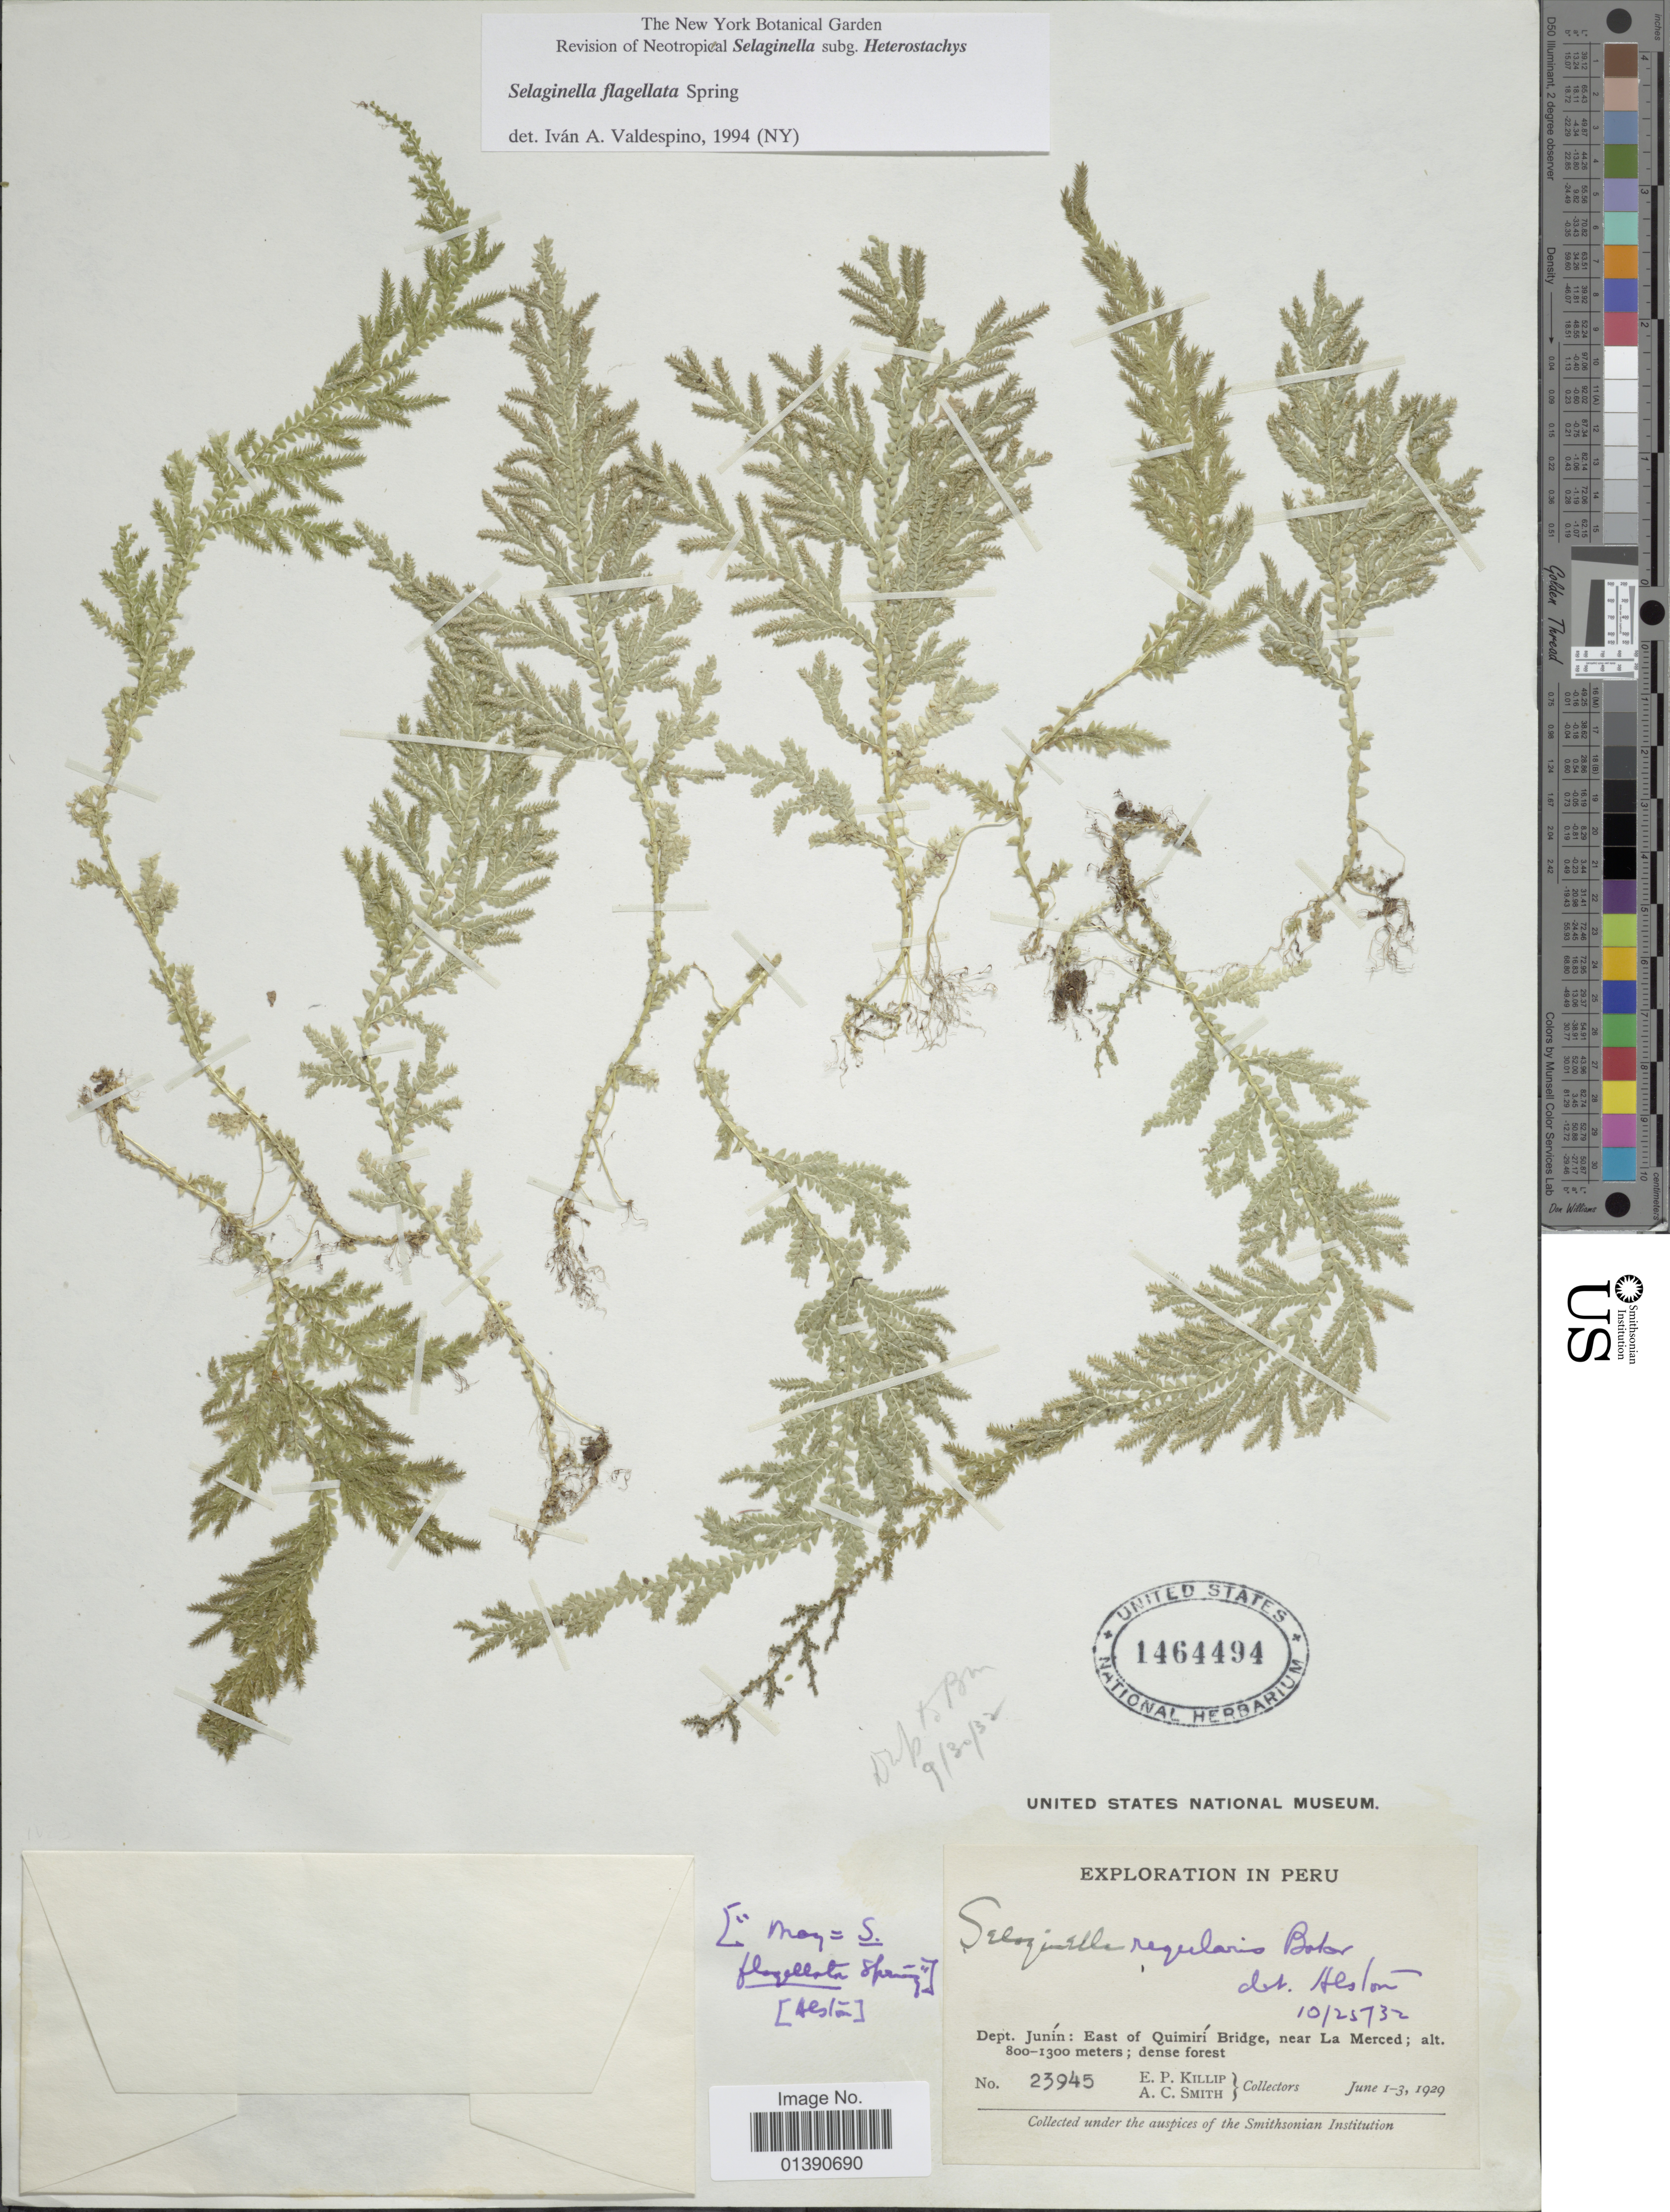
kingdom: Plantae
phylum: Tracheophyta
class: Lycopodiopsida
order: Selaginellales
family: Selaginellaceae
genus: Selaginella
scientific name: Selaginella flagellata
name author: Spring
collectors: E. P. Killip & A. C. Smith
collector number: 23945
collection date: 1929-06-01/1929-06-03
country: Peru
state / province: Junín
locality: East of Quimirí Bridge, near La Merced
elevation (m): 800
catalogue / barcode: US 1464494